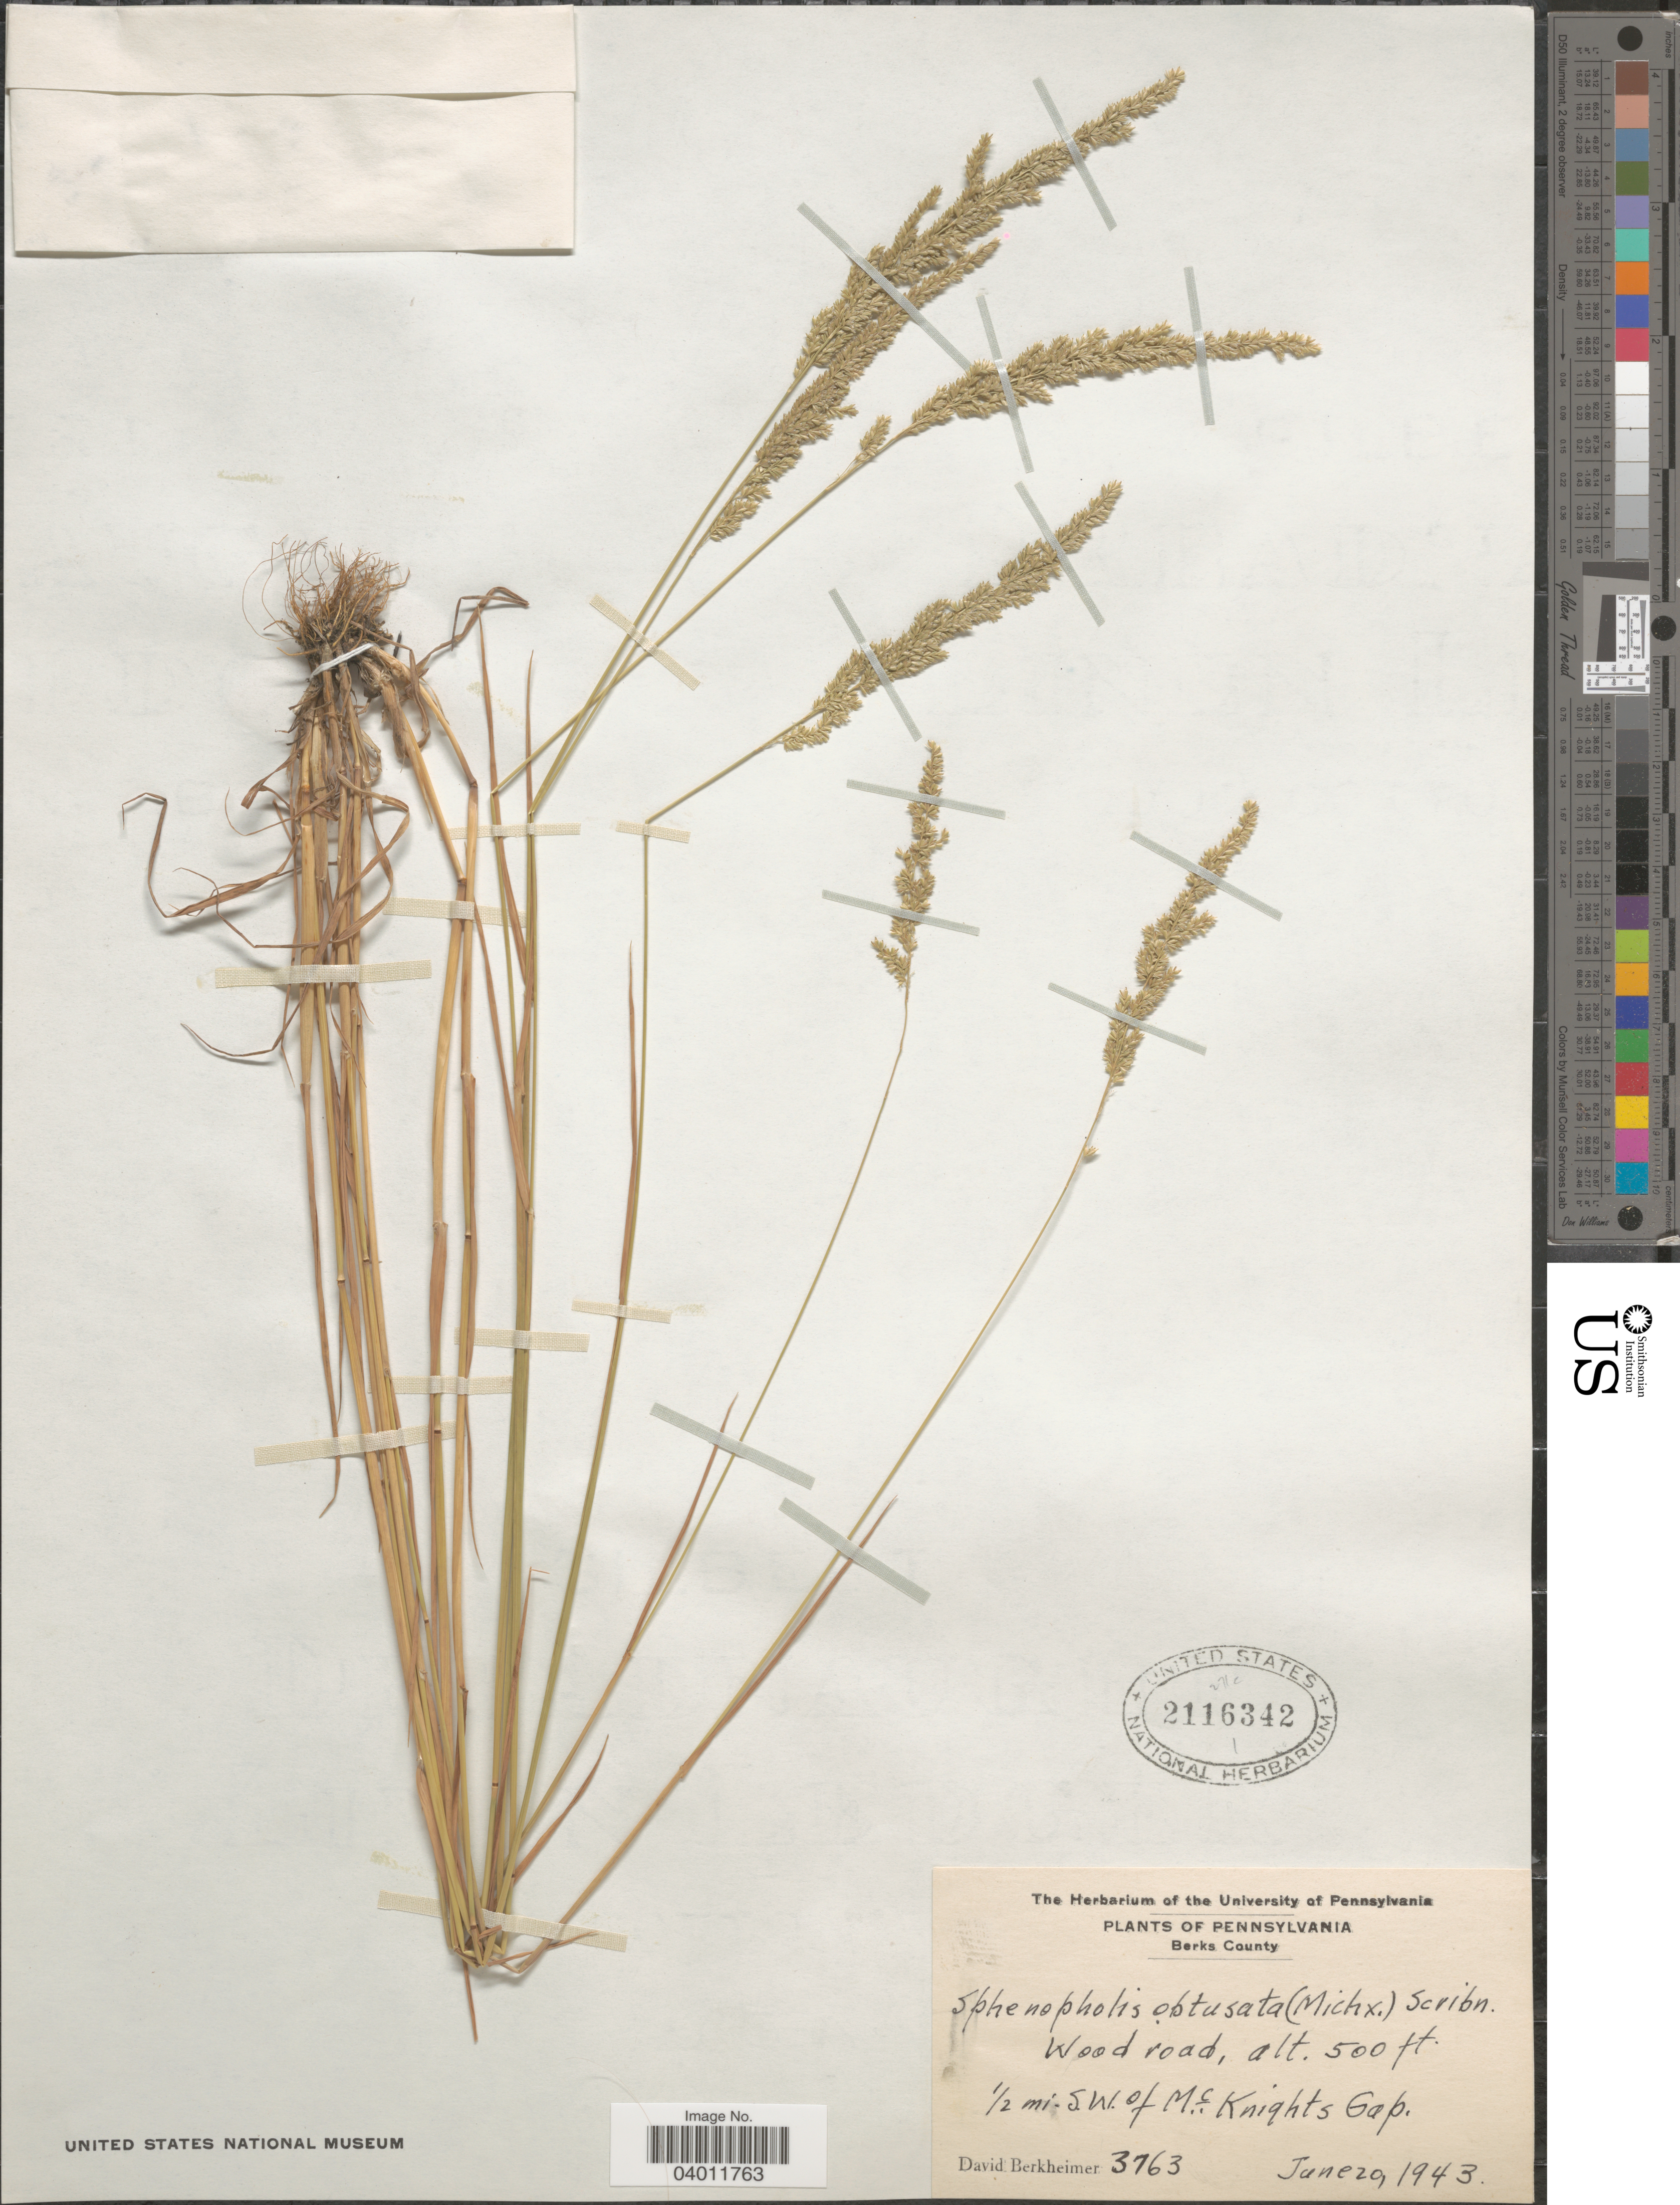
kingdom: Plantae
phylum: Tracheophyta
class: Liliopsida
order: Poales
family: Poaceae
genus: Sphenopholis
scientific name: Sphenopholis obtusata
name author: (Michx.) Scribn.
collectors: D. Berkheimer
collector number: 3763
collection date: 1943-06-20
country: United States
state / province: Pennsylvania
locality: Berks County. Wood road, ½ mi. S.W. of Mc Knights Gap.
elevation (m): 152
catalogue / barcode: US 2116342